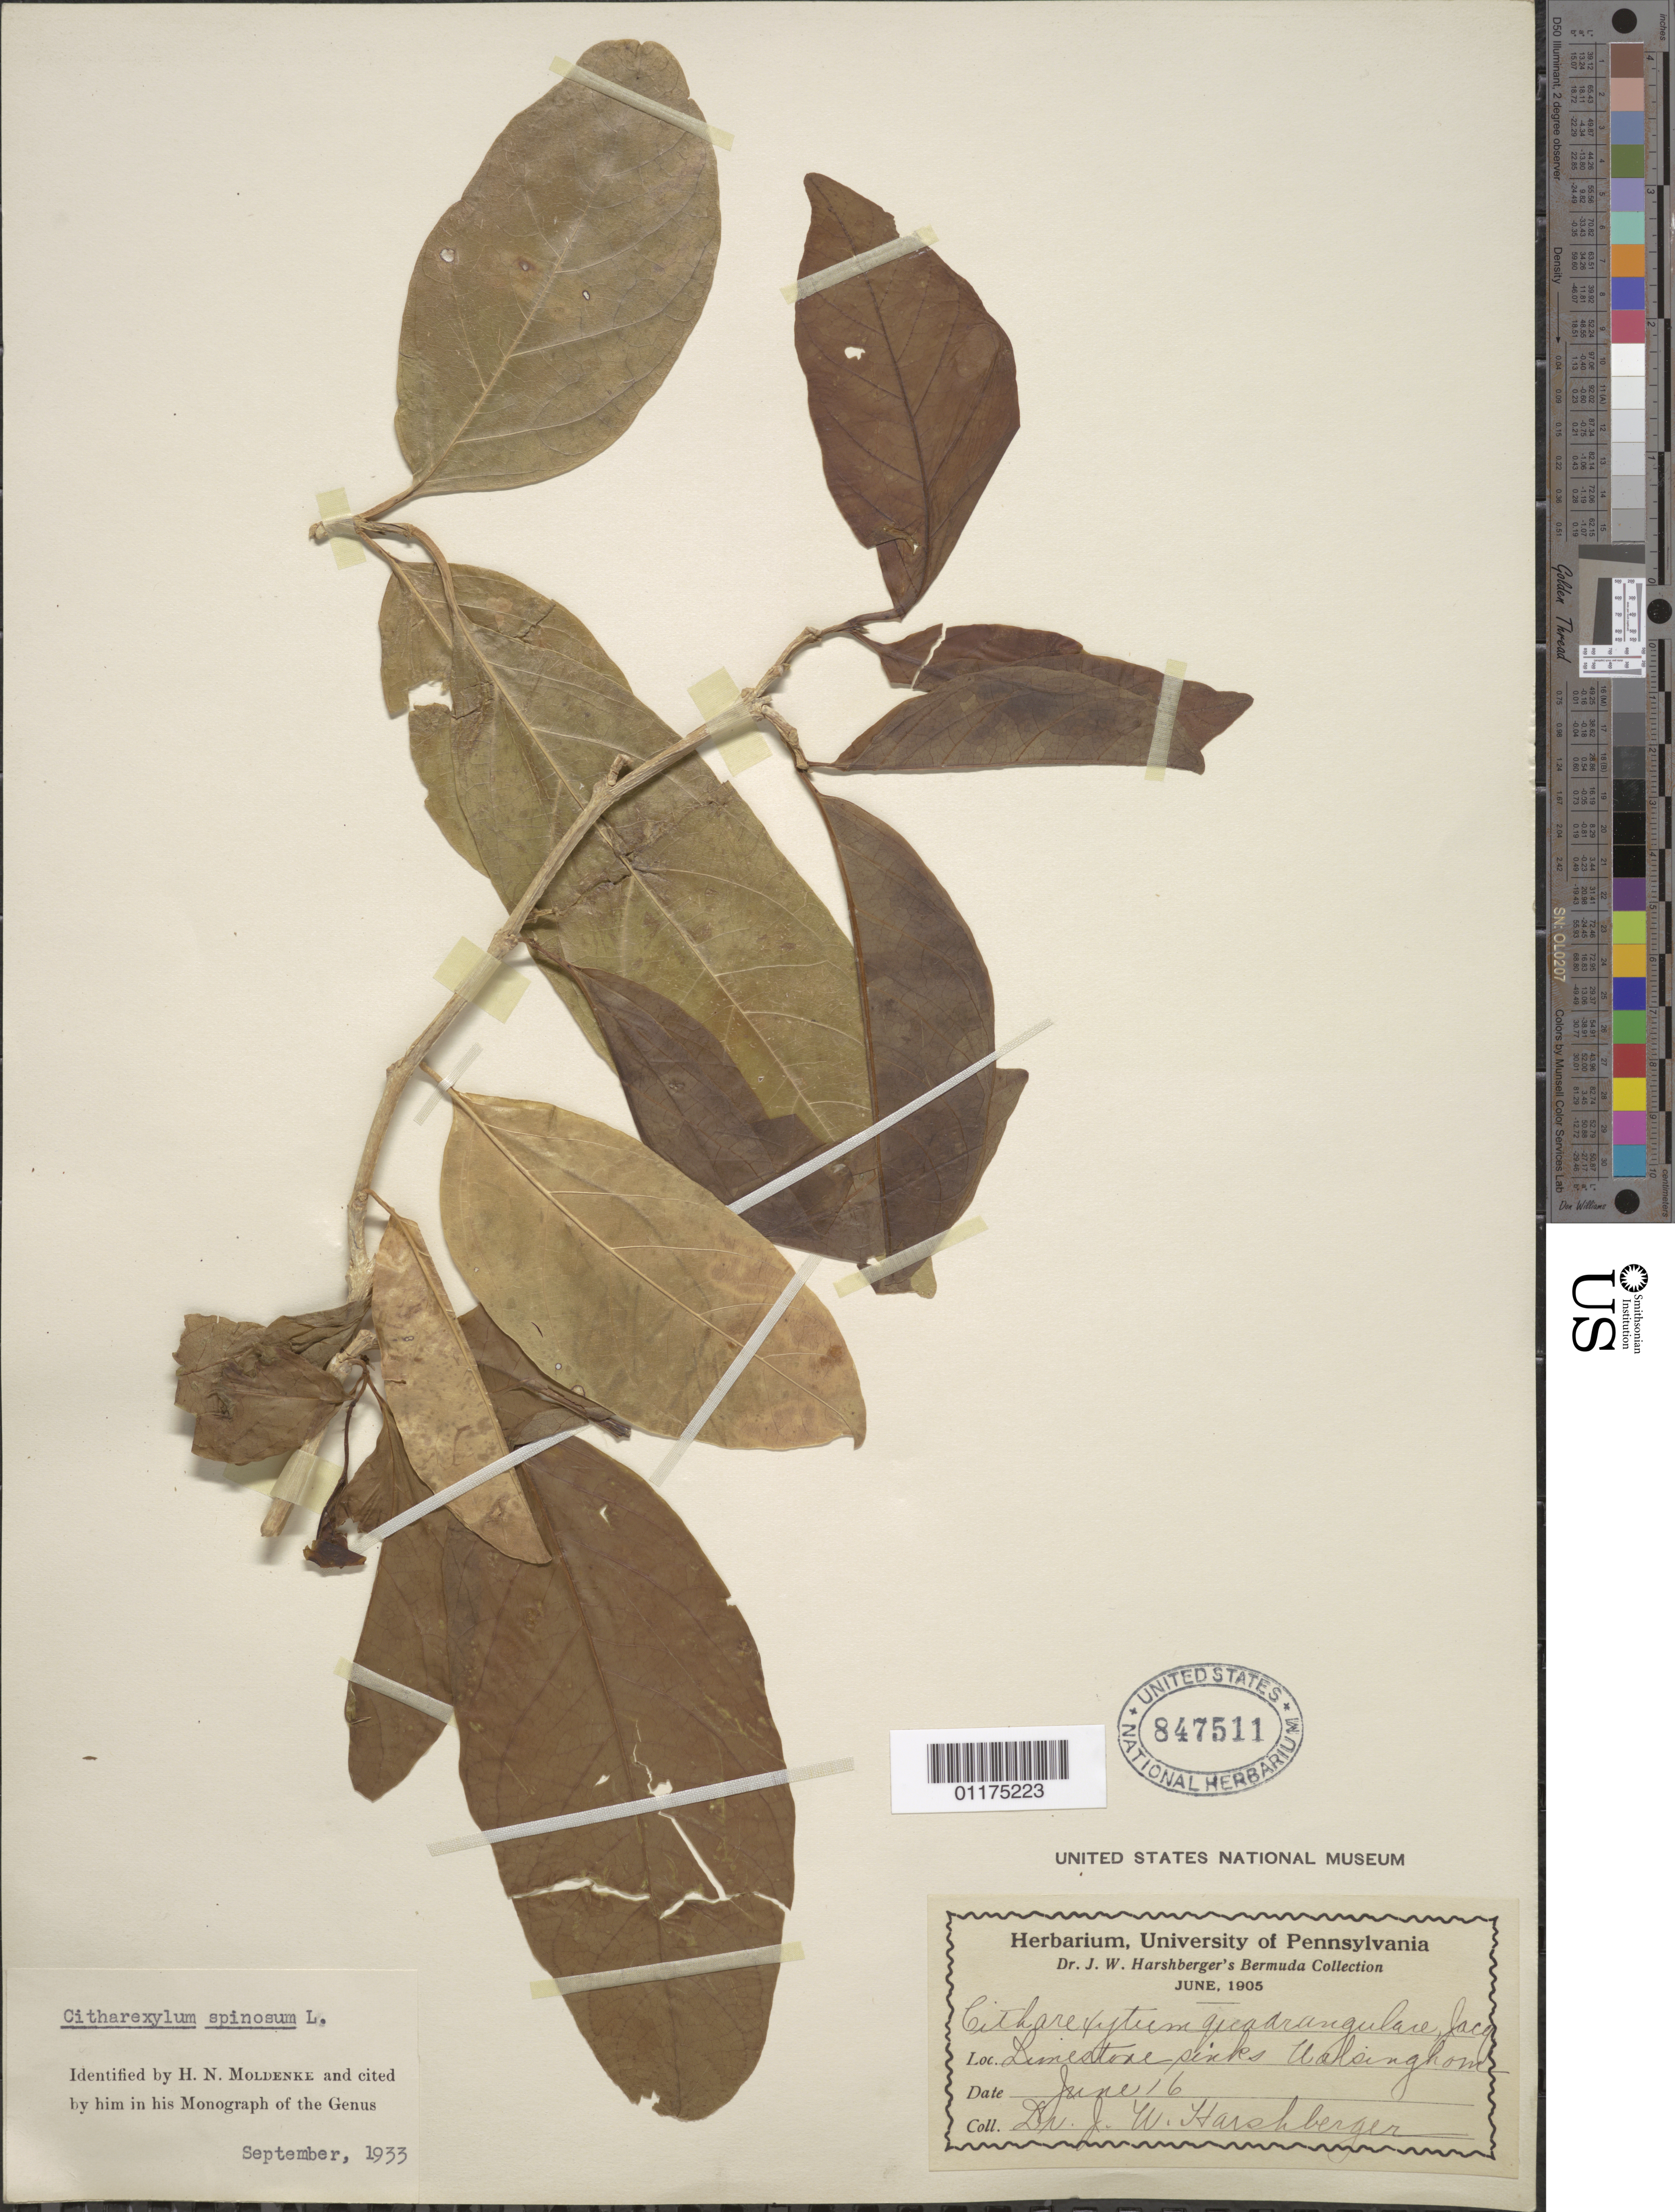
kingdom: Plantae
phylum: Tracheophyta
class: Magnoliopsida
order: Lamiales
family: Verbenaceae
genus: Citharexylum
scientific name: Citharexylum spinosum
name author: L.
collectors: J. W. Harshberger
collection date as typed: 16 Jun ---- or 1905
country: Bermuda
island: Bermuda I.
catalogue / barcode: US 847511